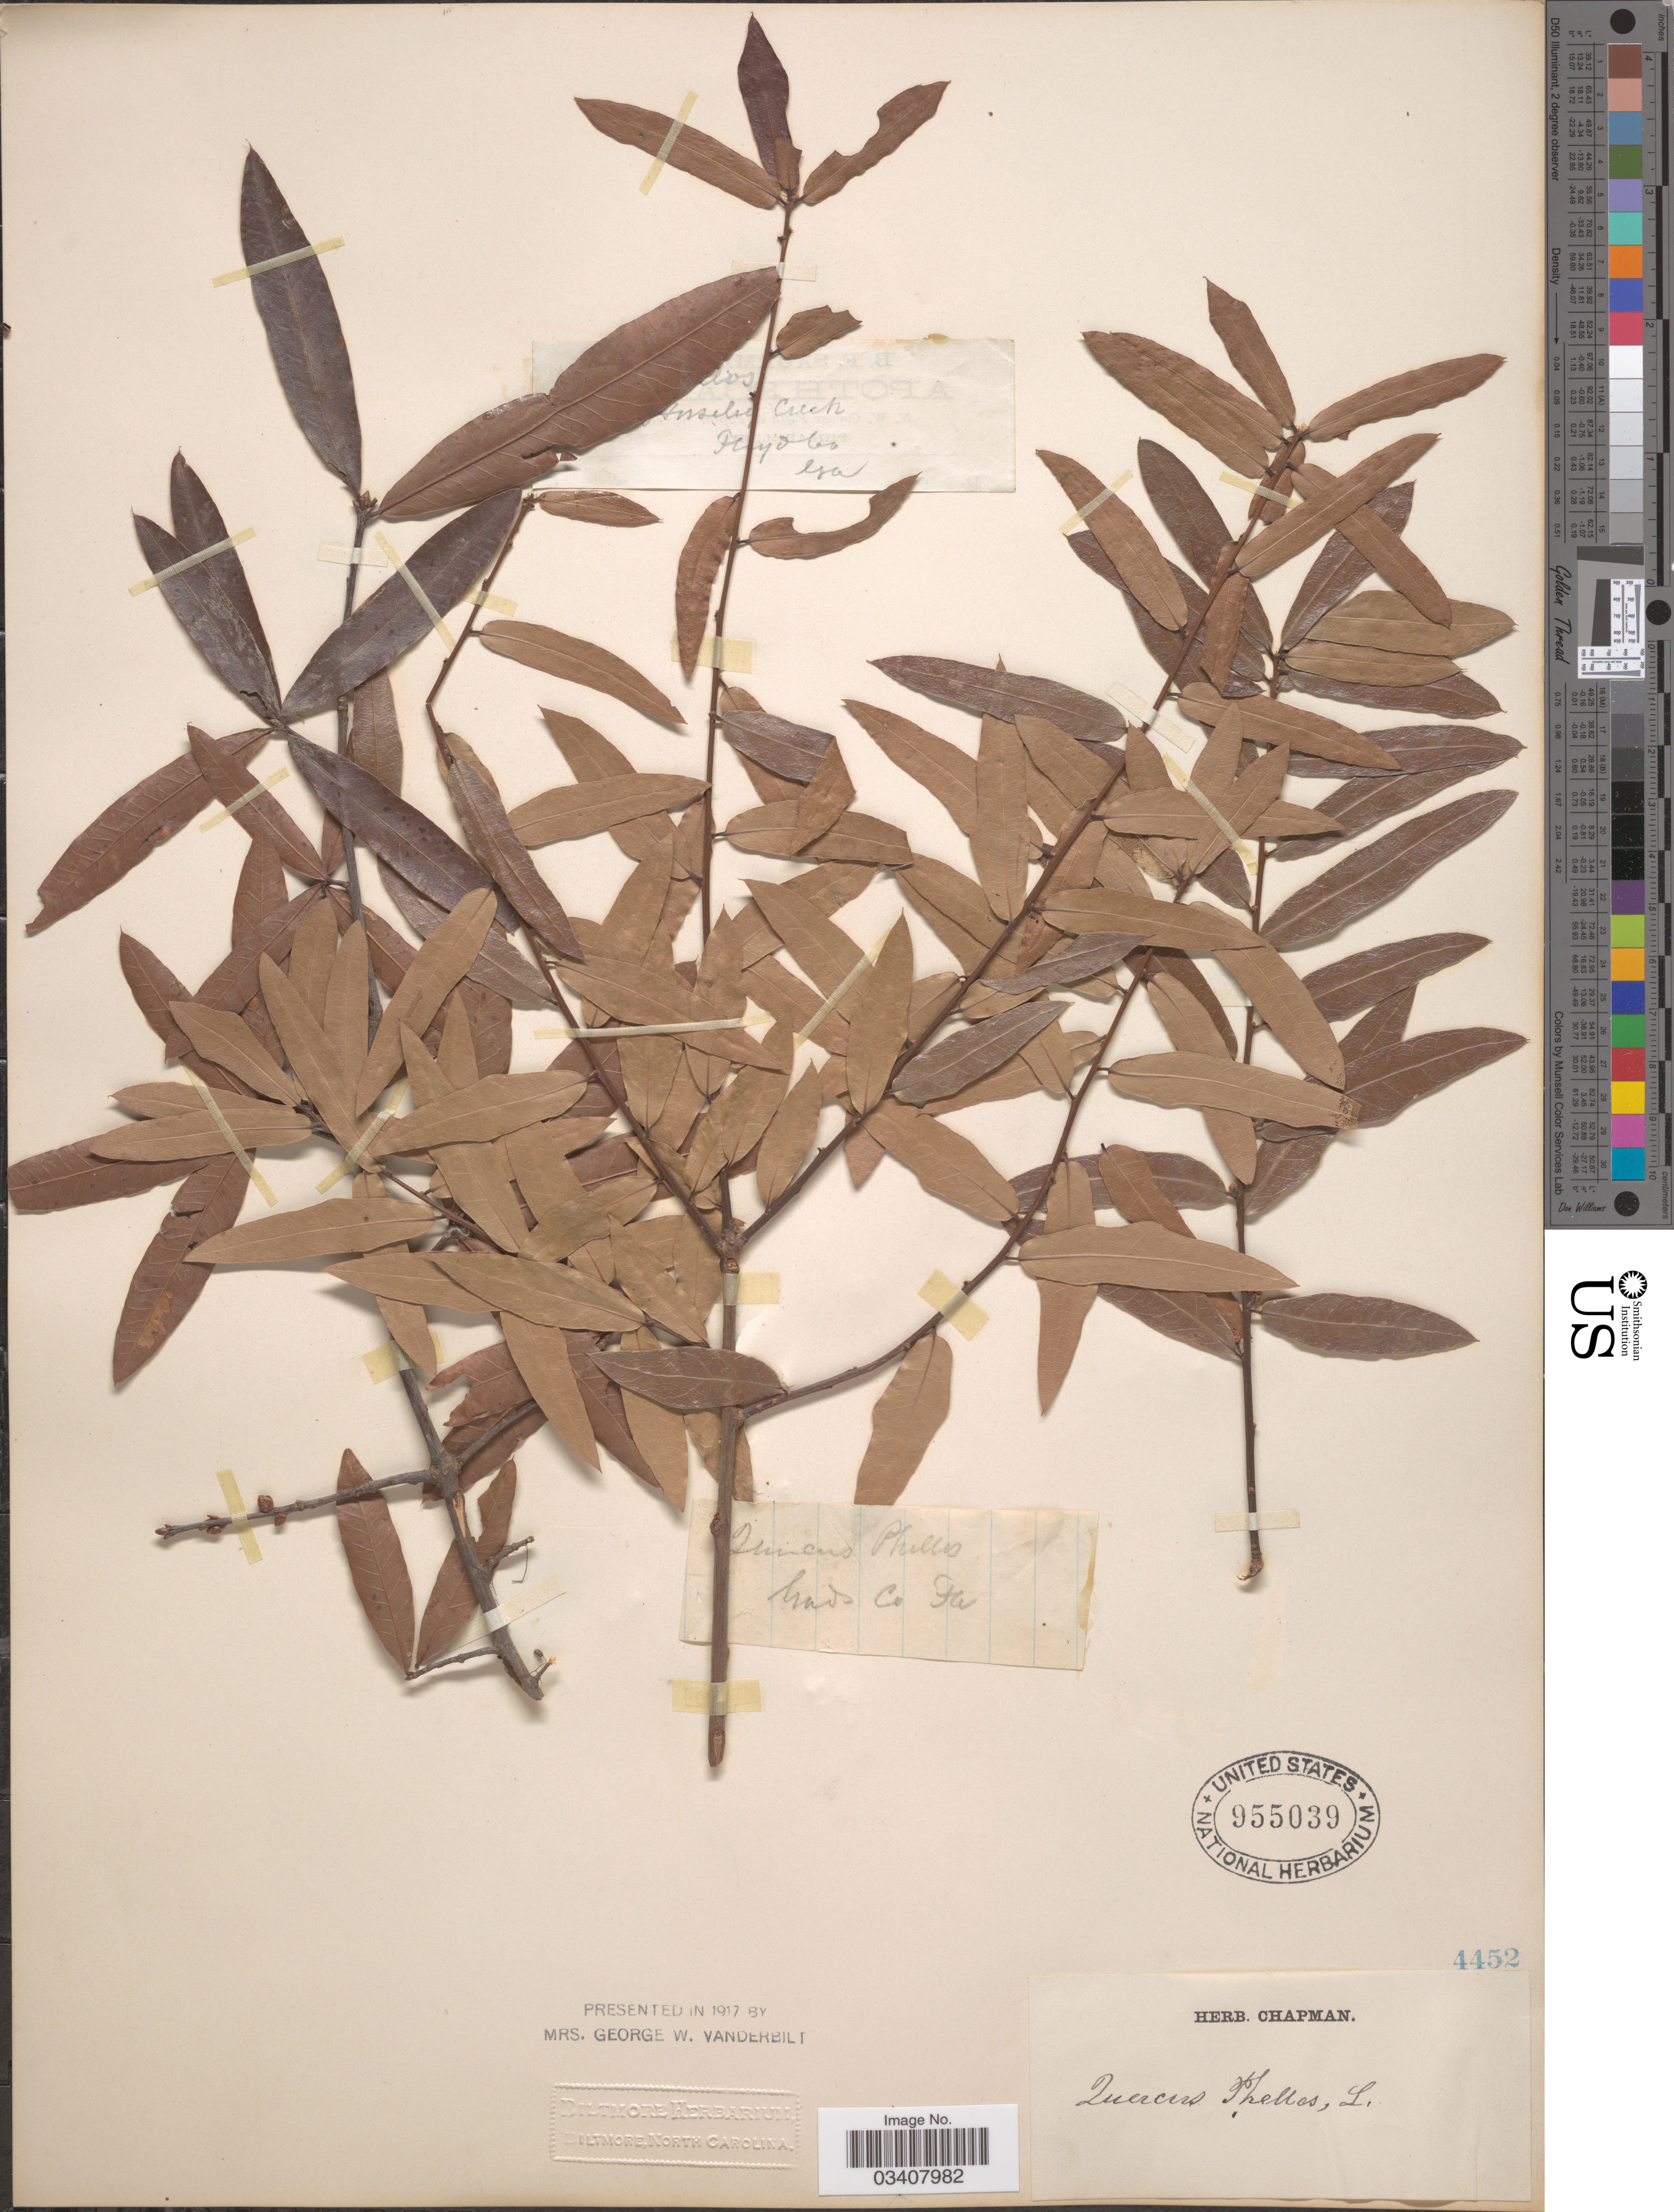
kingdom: Plantae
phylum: Tracheophyta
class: Magnoliopsida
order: Fagales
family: Fagaceae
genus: Quercus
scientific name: Quercus phellos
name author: L.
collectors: ex herb. Chapman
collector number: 4452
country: United States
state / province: Florida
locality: Gads Co Fa.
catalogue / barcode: US 955039